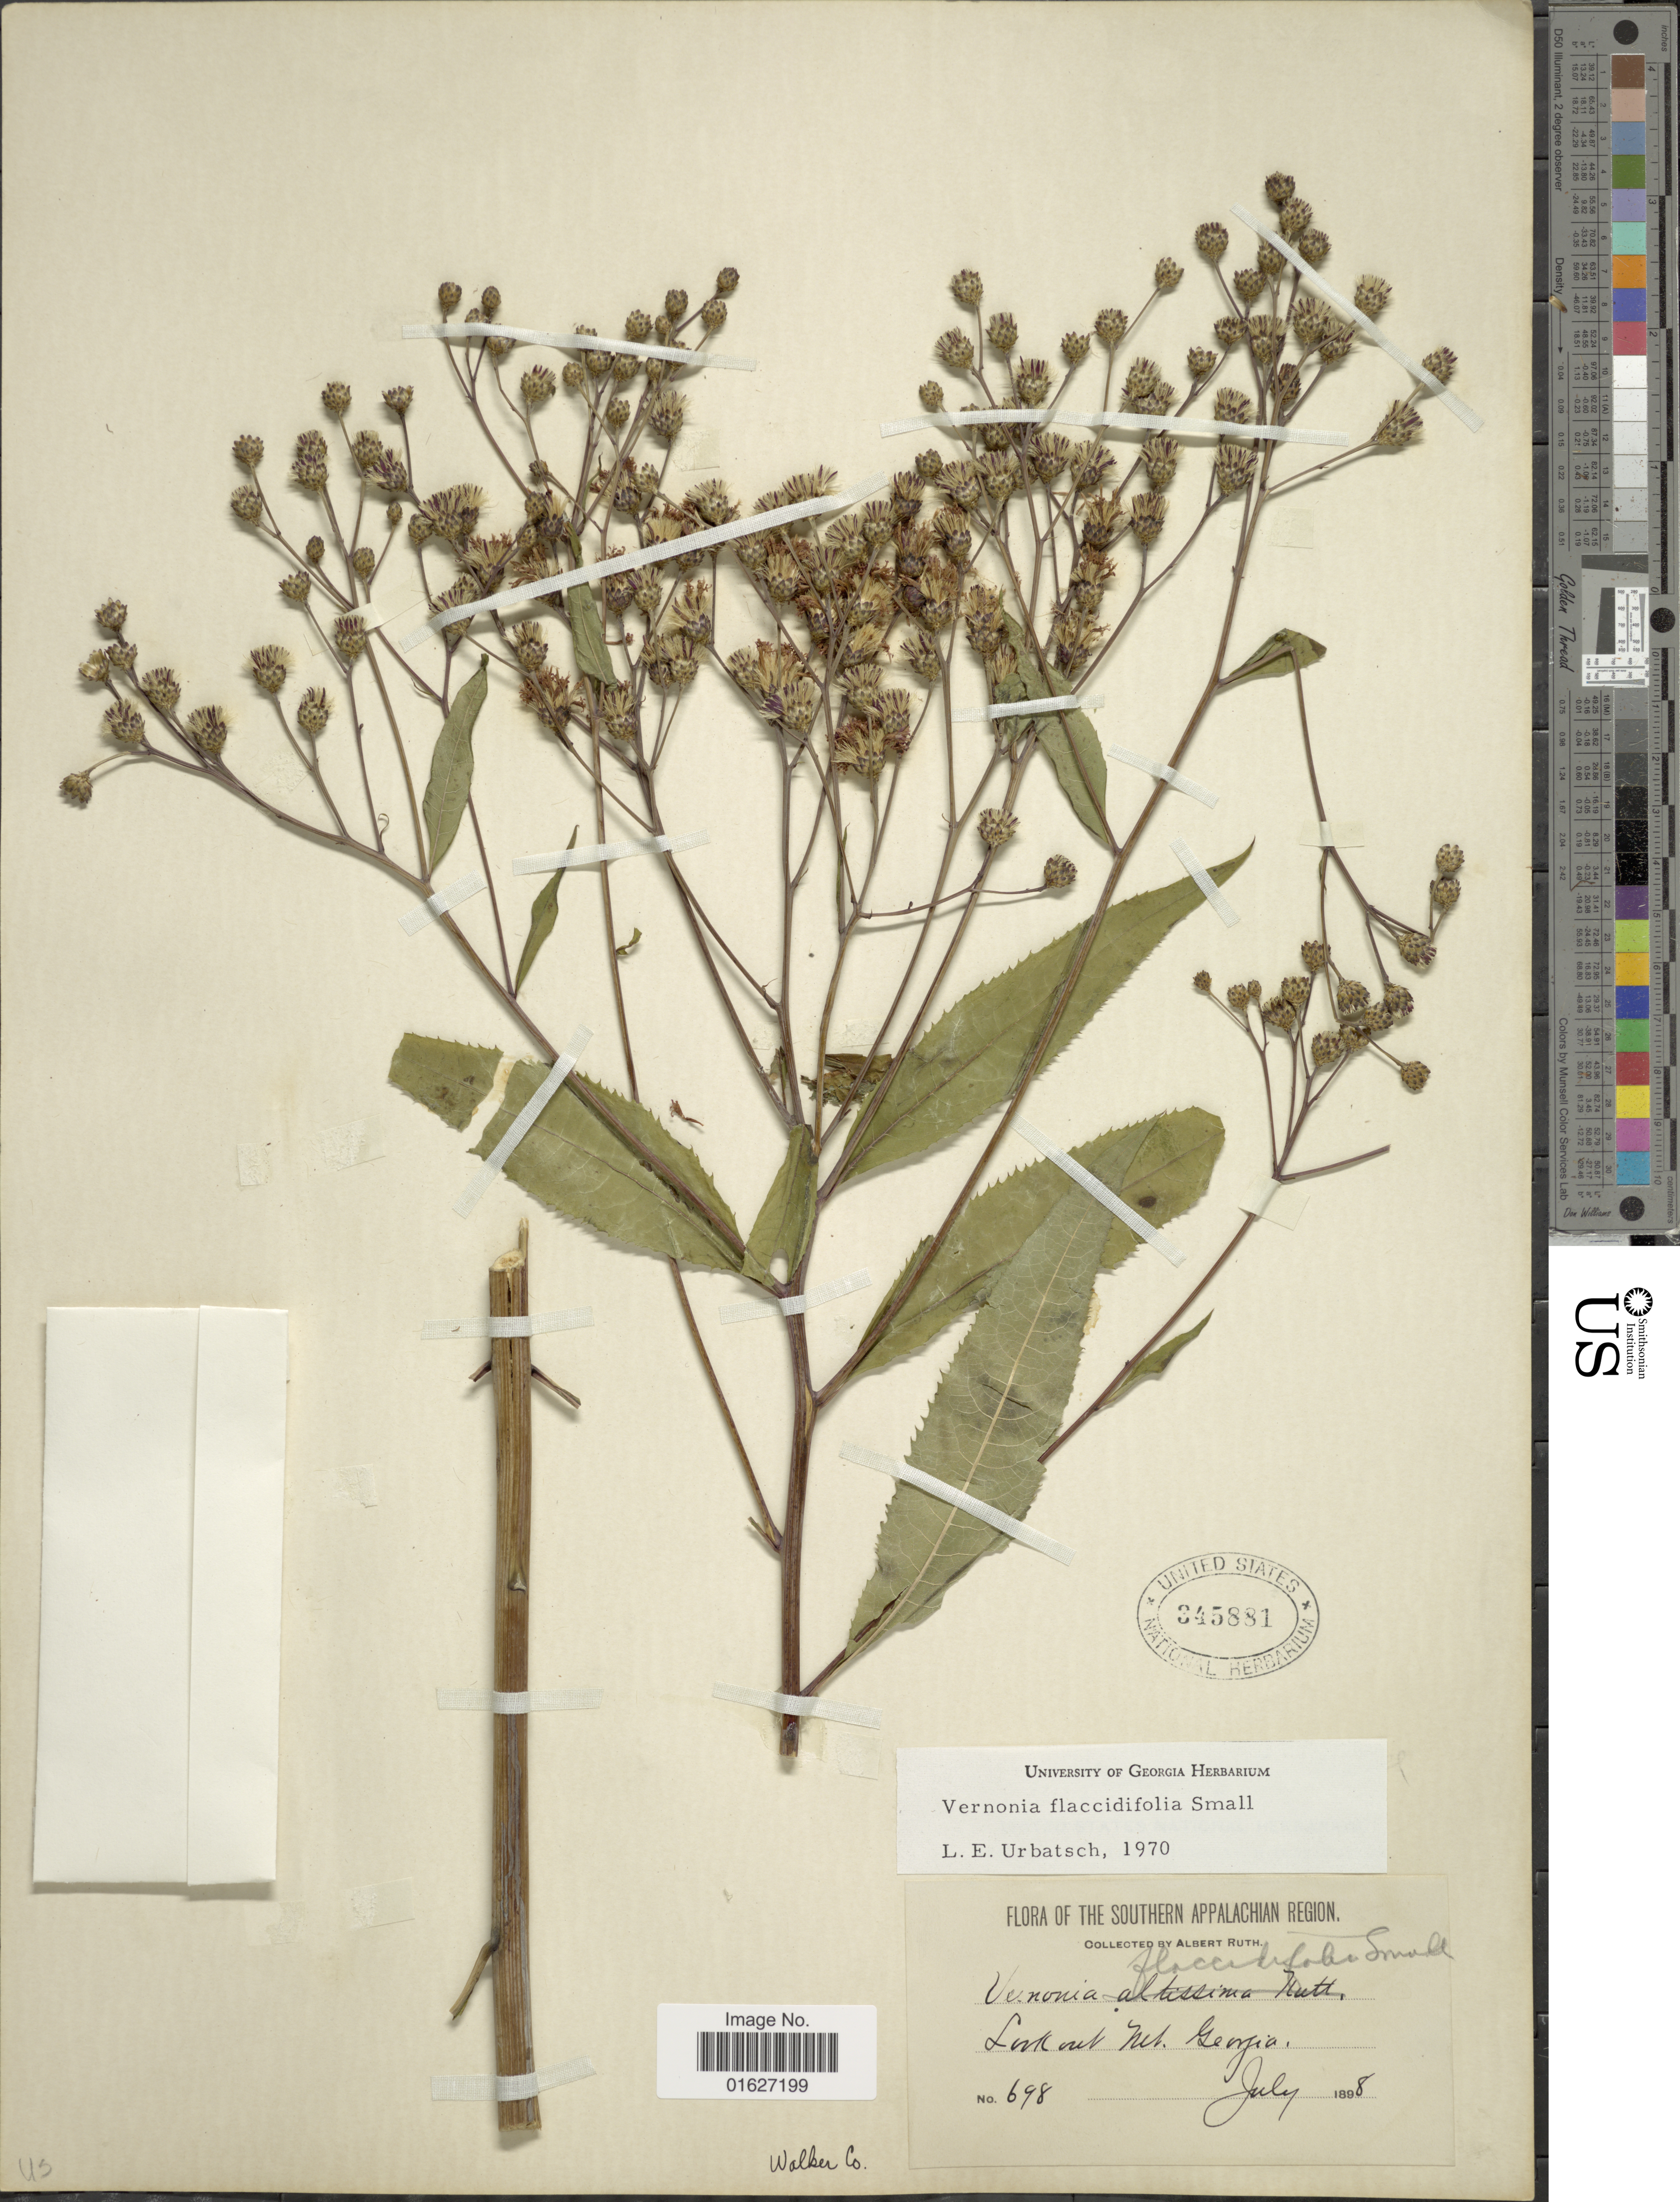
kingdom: Plantae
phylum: Tracheophyta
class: Magnoliopsida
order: Asterales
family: Asteraceae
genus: Vernonia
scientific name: Vernonia flaccidifolia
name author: Small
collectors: A. Ruth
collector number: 698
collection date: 1898-07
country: United States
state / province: Georgia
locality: Southern Appalachian Region, Look out Mt. Georgia, Walker Co.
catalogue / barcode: US 345881